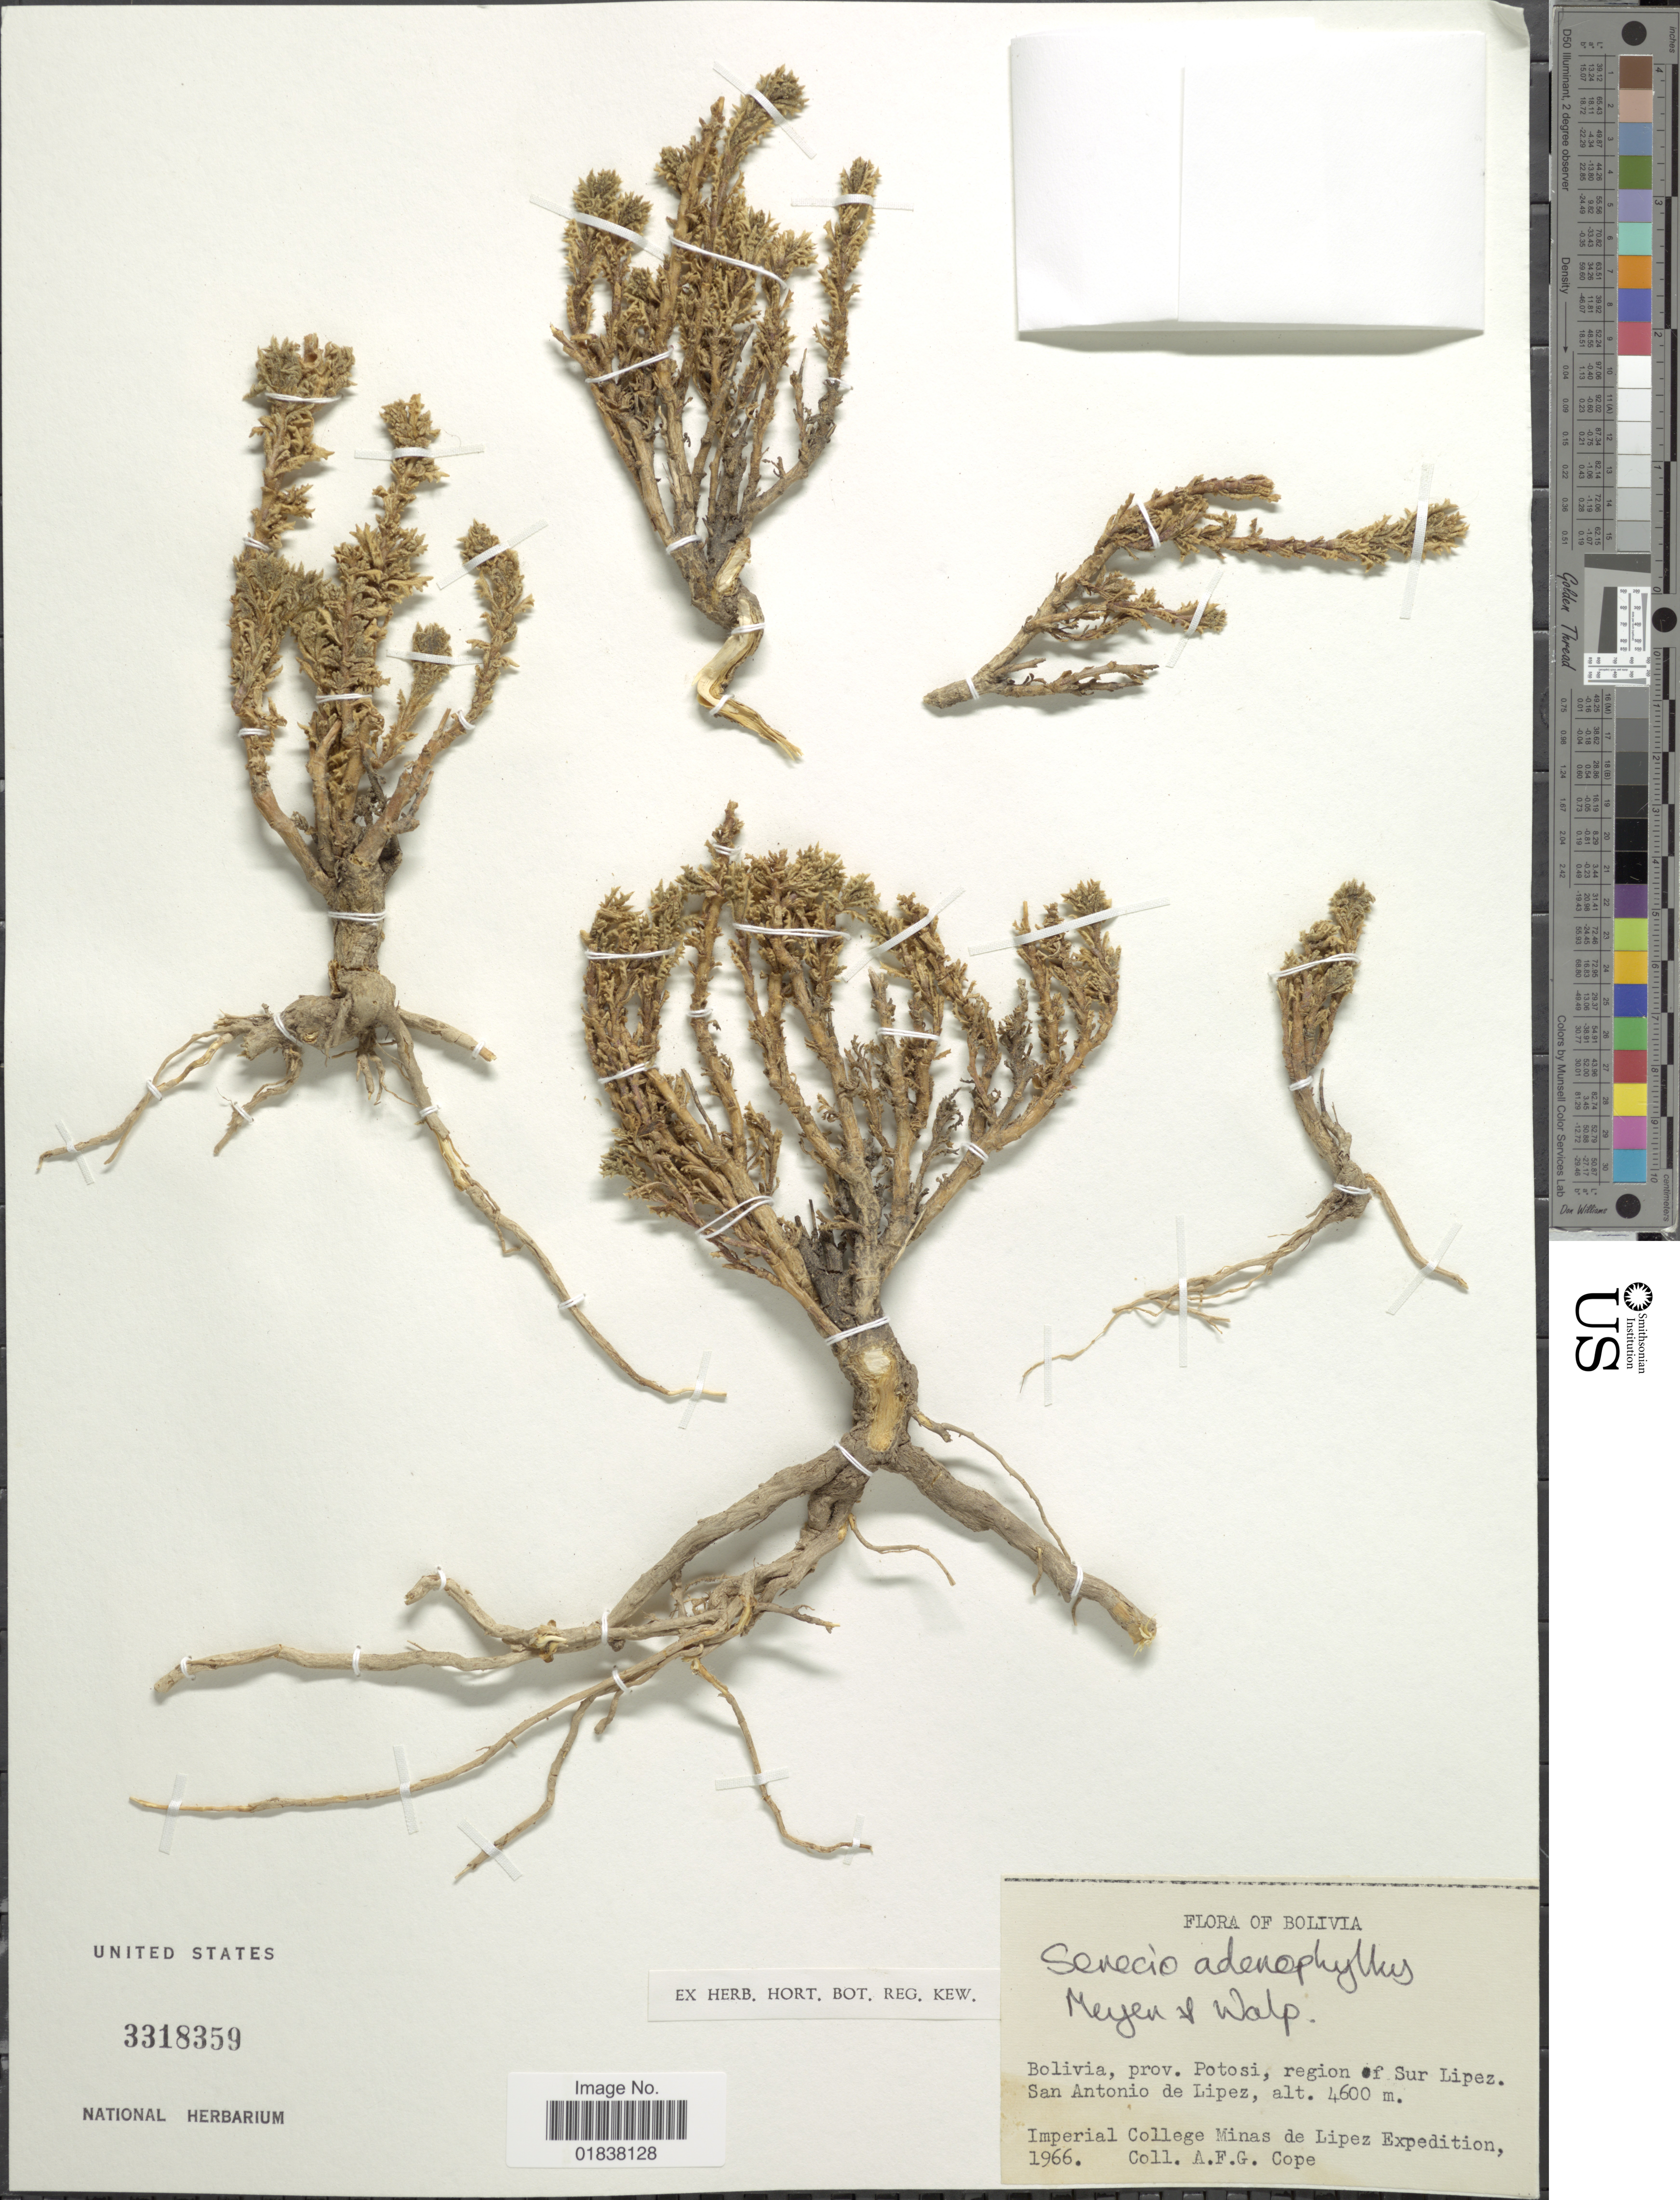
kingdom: Plantae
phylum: Tracheophyta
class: Magnoliopsida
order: Asterales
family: Asteraceae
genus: Senecio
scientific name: Senecio nutans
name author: Sch. Bip.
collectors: A. Cope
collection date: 1966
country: Bolivia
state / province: Potosi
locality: Region of Sur Lipez, San Antonio de Lipez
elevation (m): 4600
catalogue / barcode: US 3318359